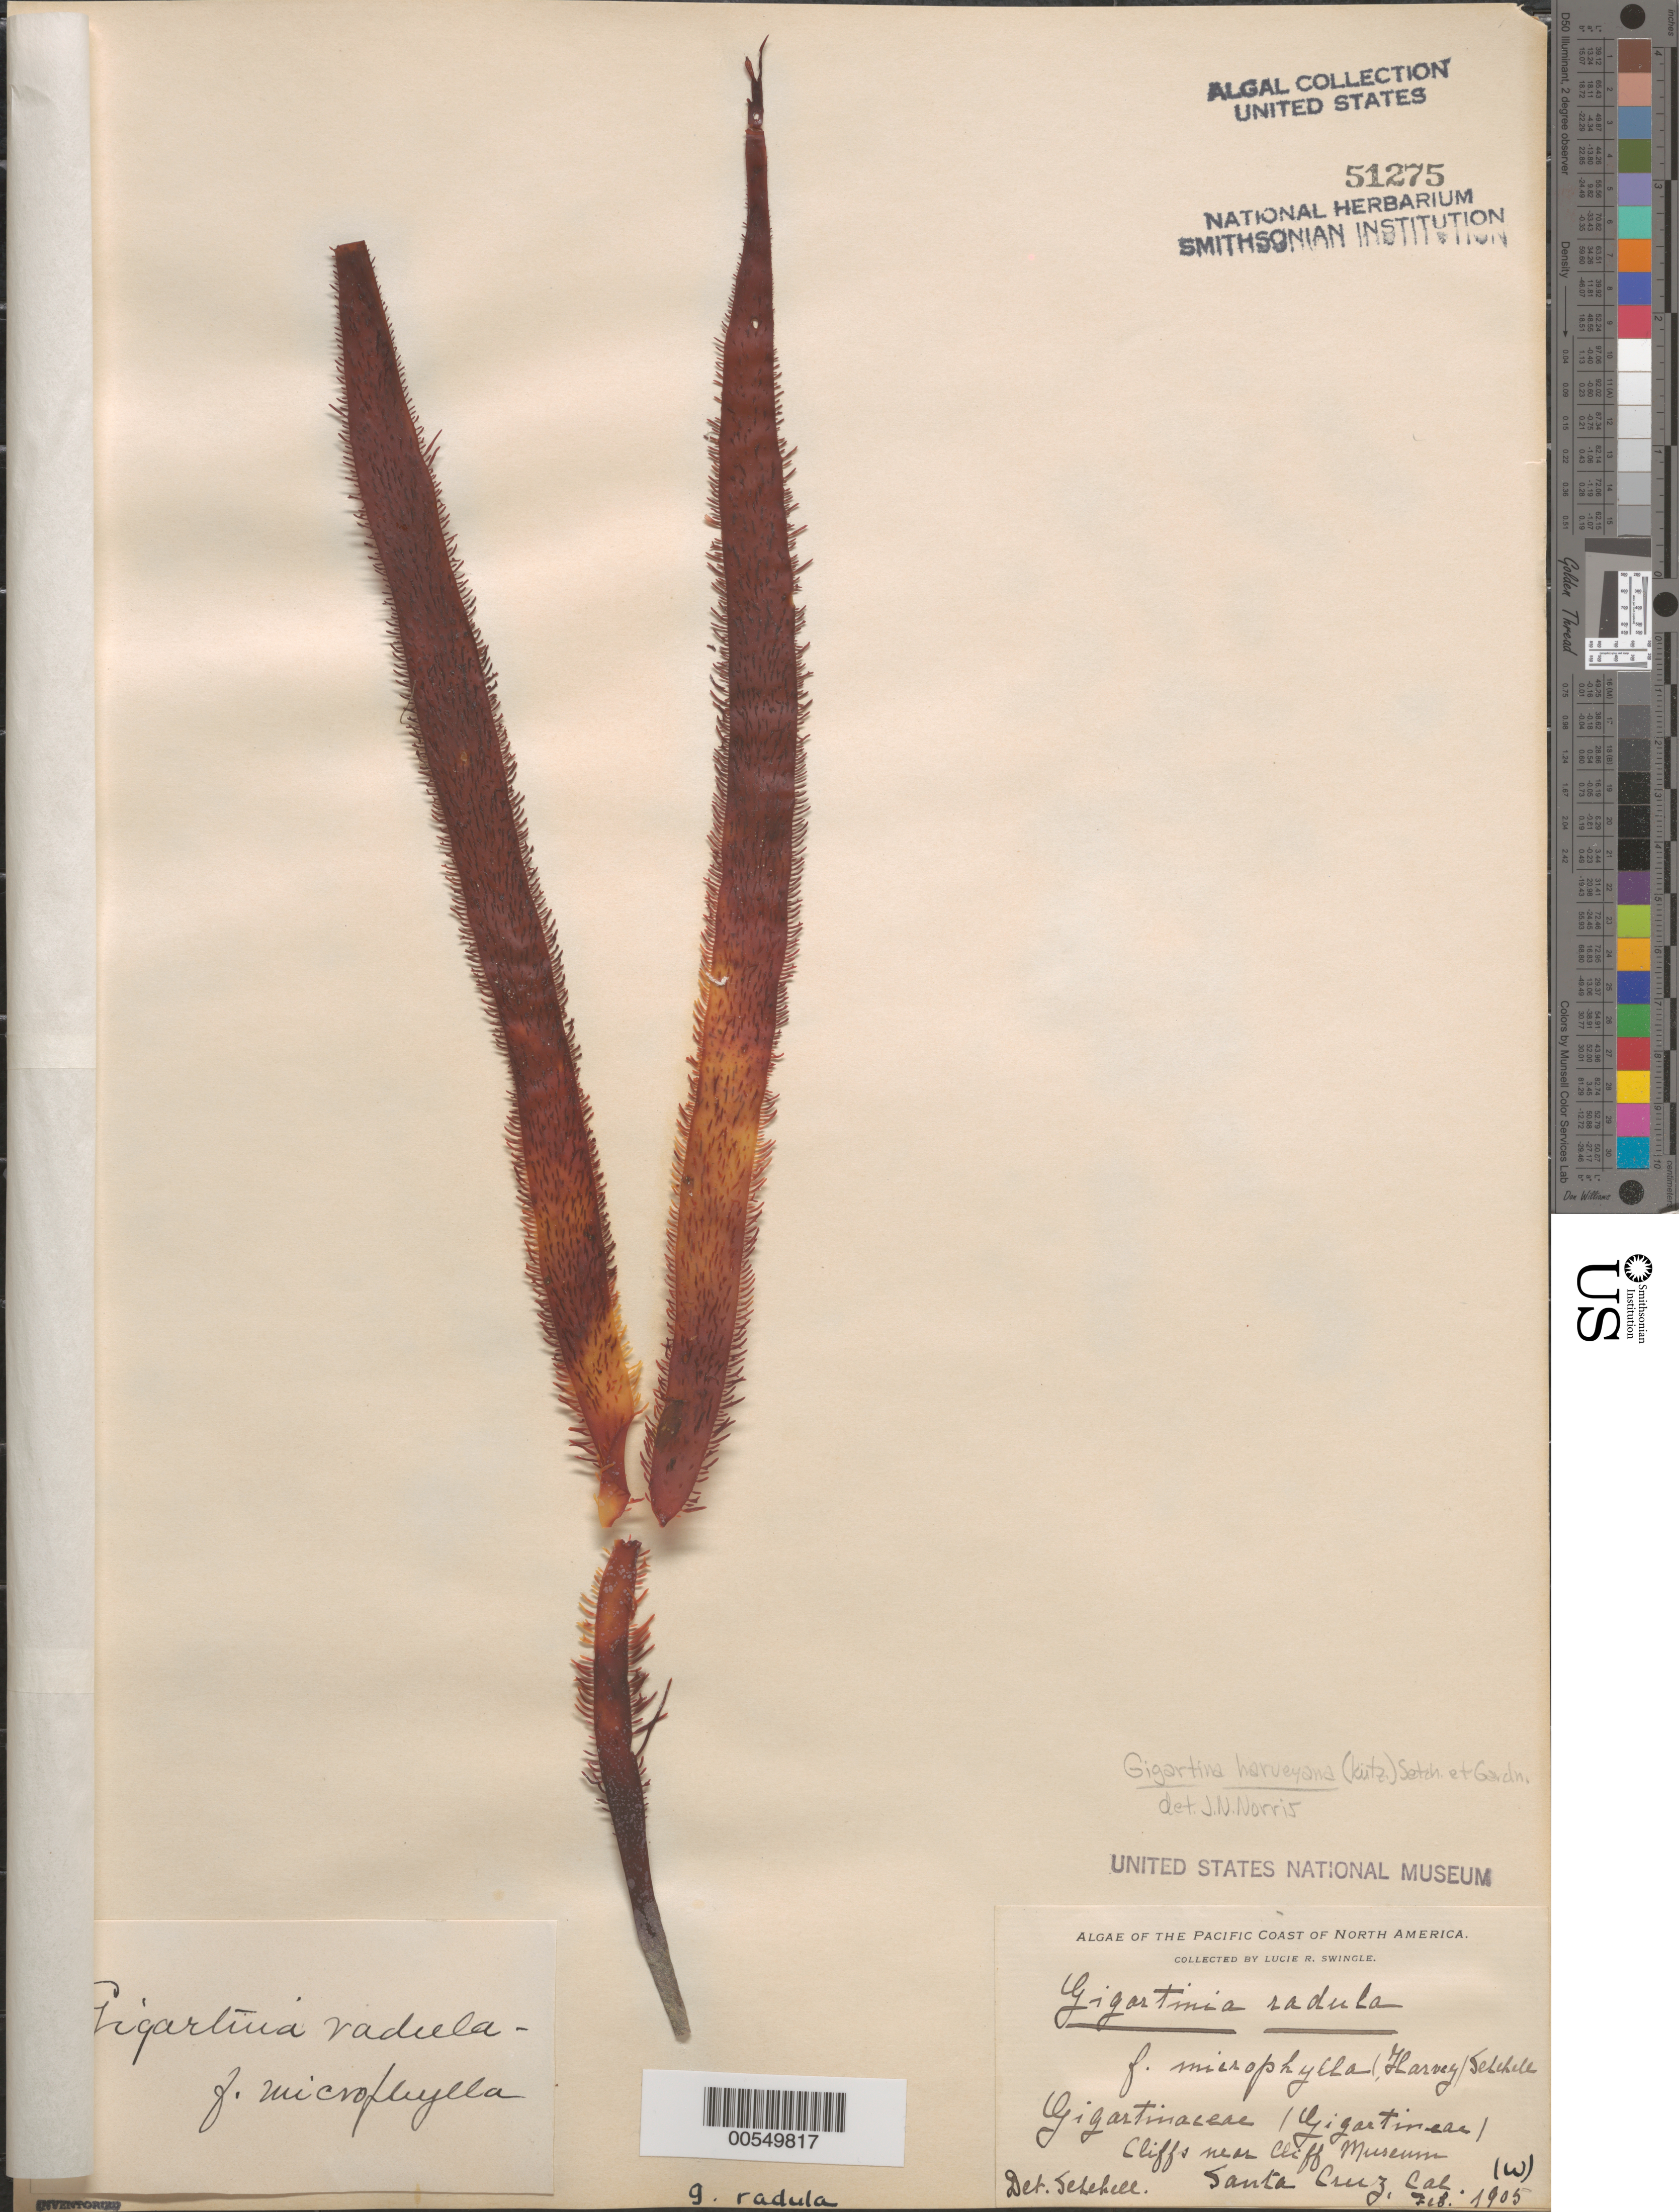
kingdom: Plantae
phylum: Rhodophyta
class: Florideophyceae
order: Gigartinales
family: Gigartinaceae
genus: Chondracanthus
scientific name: Chondracanthus harveyanus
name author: (Kütz.) Guiry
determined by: Algae name updating Project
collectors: L. Swingle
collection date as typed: Feb 1905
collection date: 1905-02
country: United States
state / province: California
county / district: Santa Cruz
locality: Santa Cruz, near Cliff Museum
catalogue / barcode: US 51275